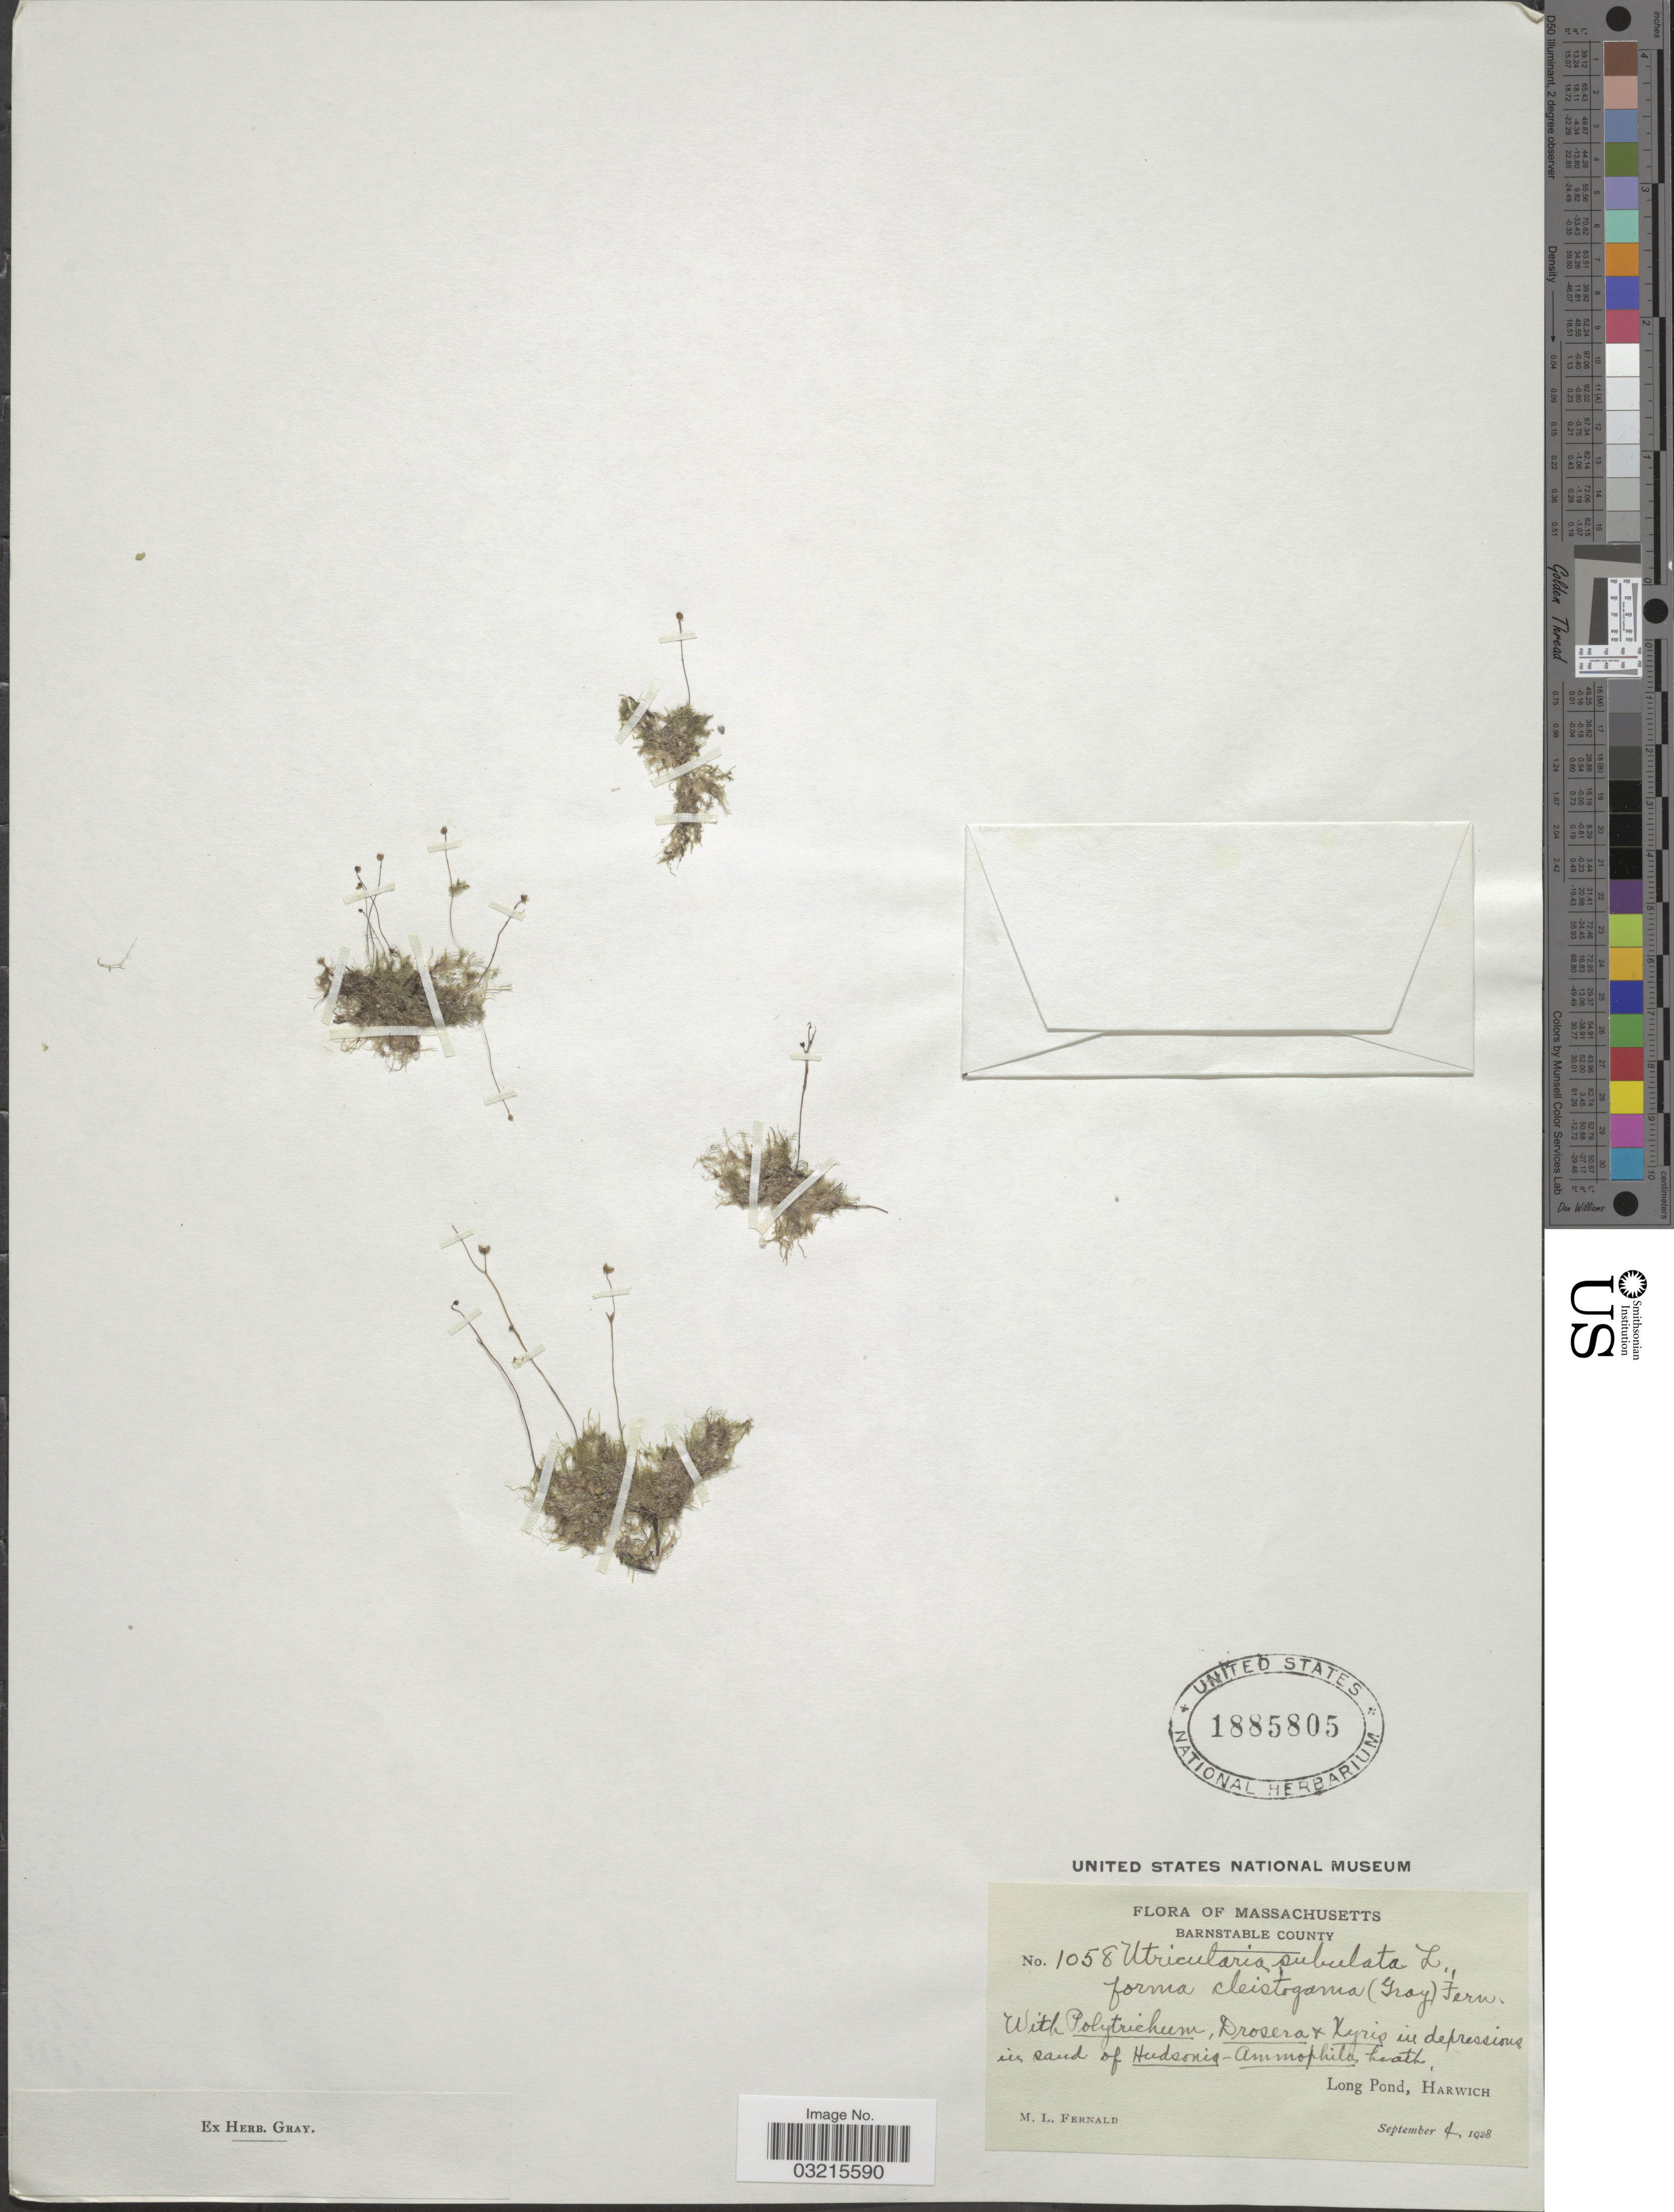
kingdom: Plantae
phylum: Tracheophyta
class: Magnoliopsida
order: Lamiales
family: Lentibulariaceae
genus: Utricularia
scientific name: Utricularia subulata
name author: L.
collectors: M. L. Fernald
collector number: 1058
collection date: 1928-09-04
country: United States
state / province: Massachusetts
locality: Barnstabel County, Long Pond, Harwich.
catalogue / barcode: US 1885805